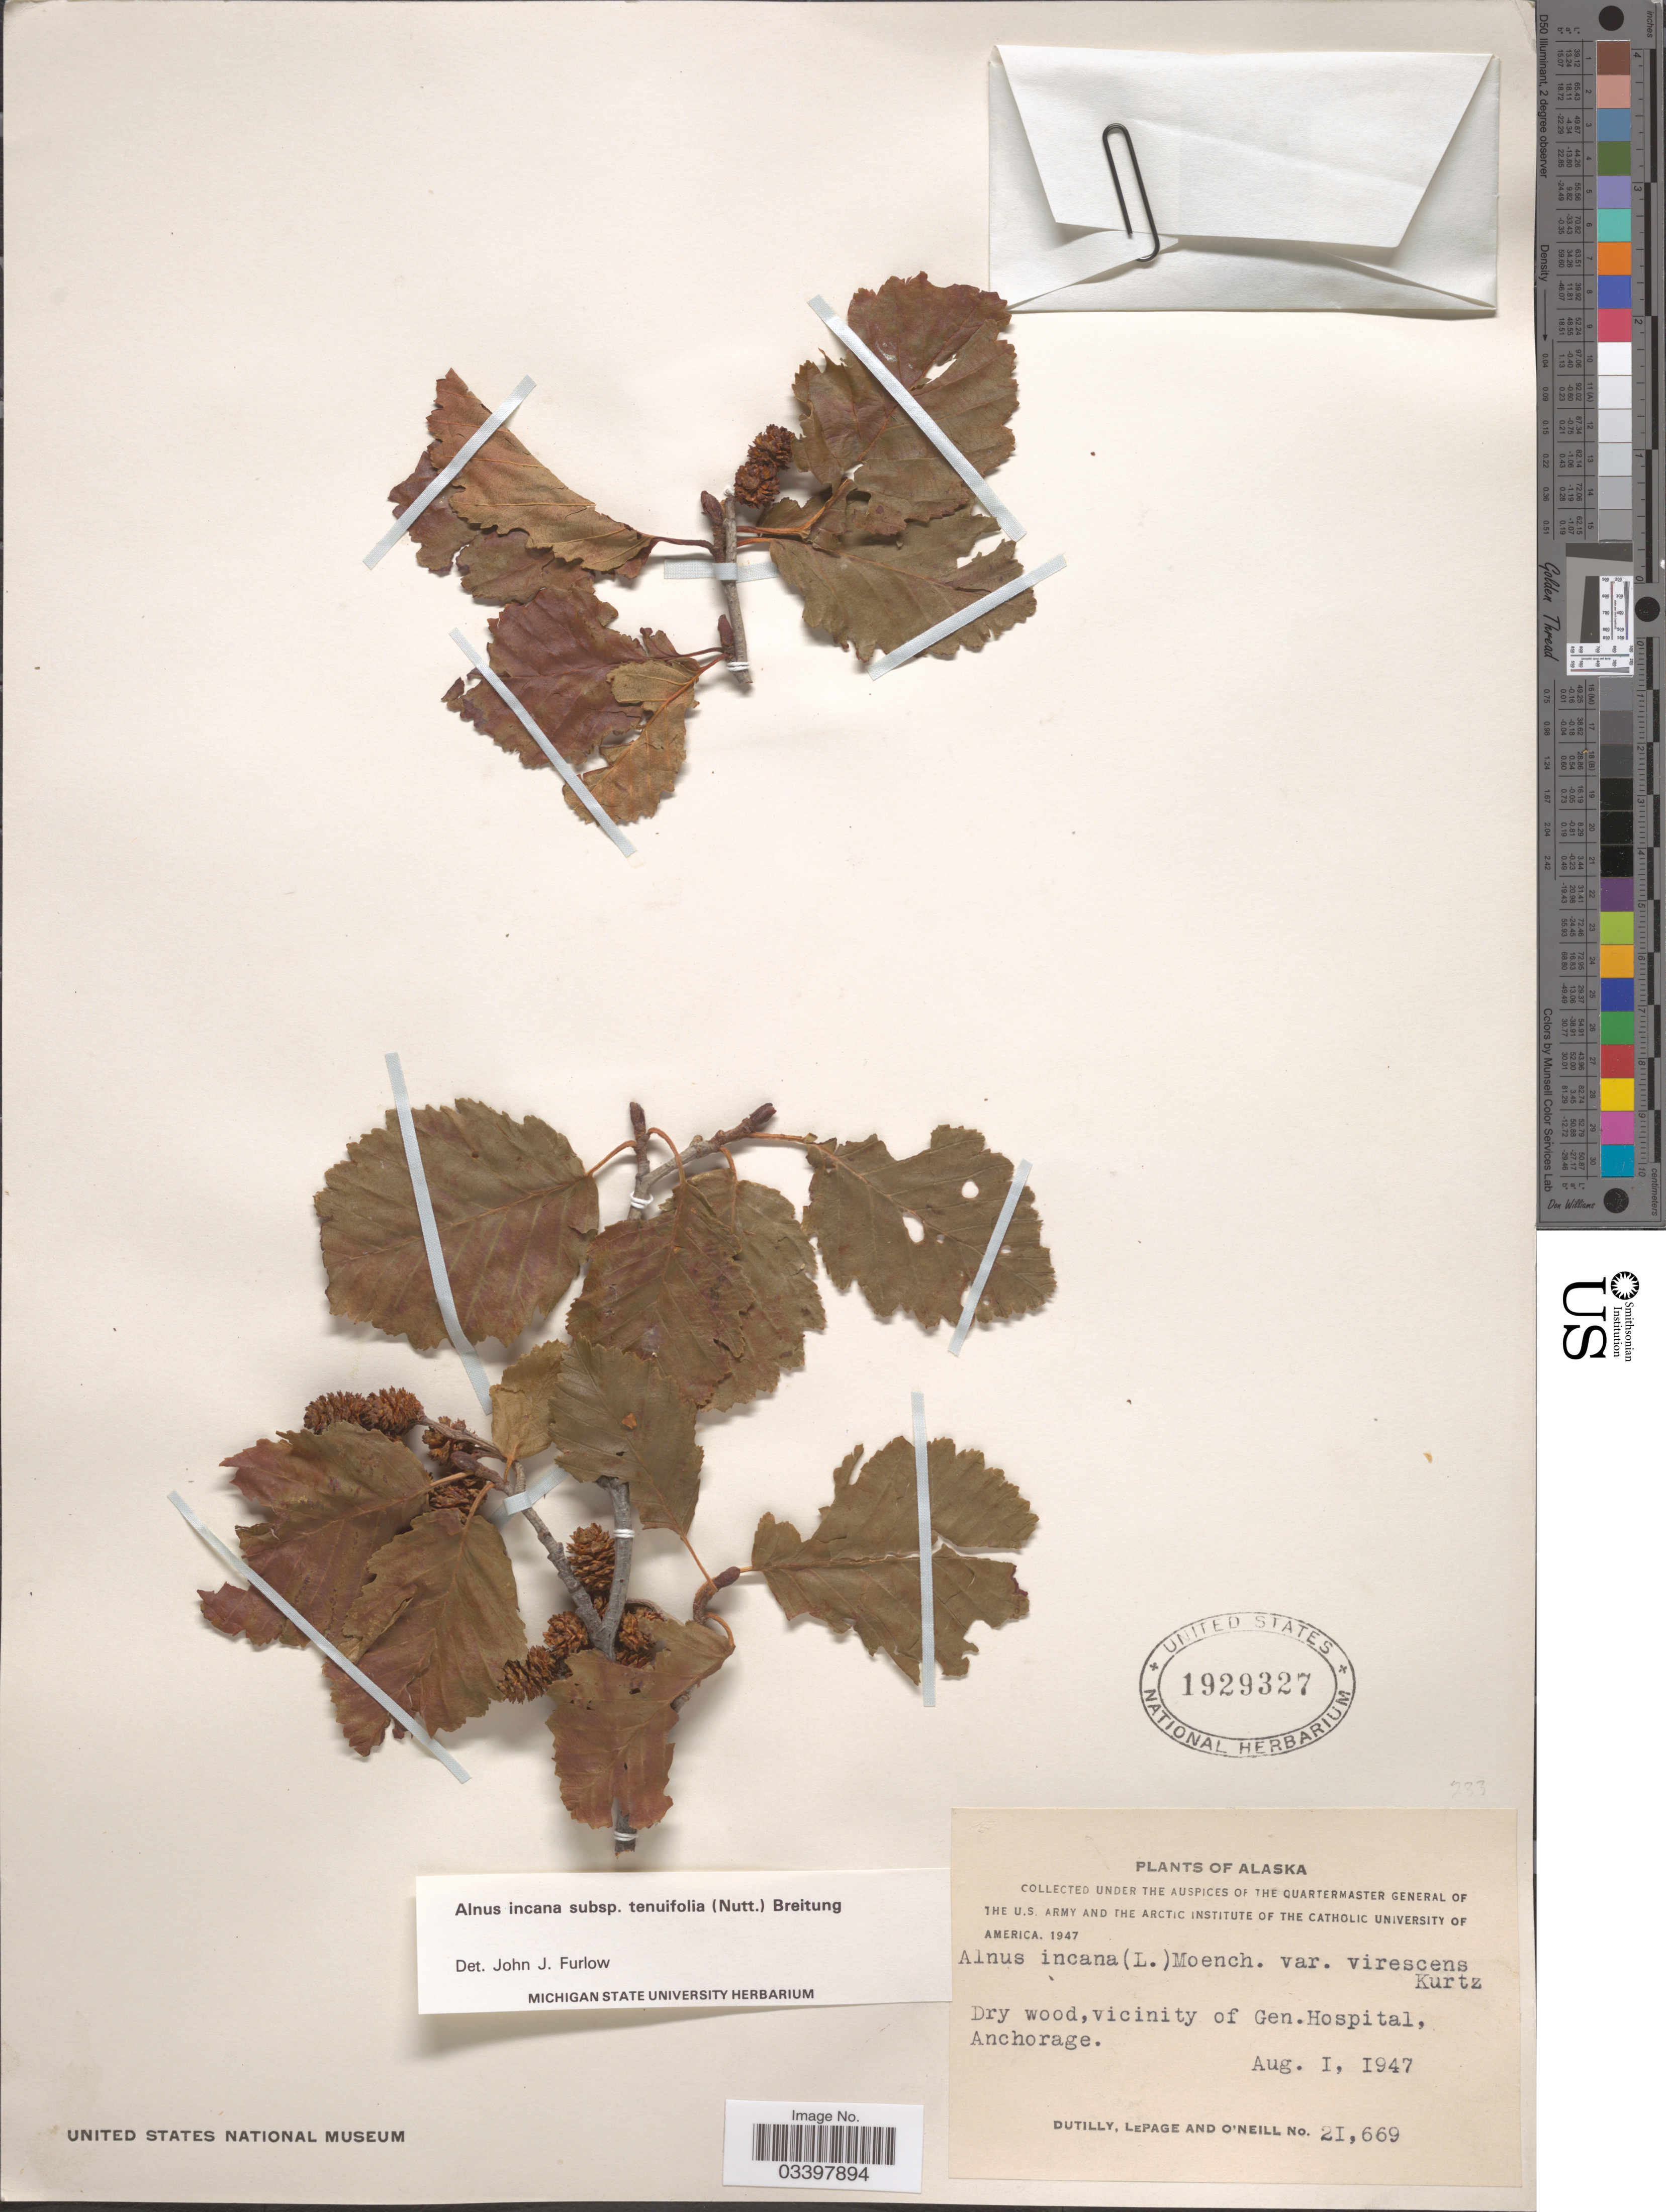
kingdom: Plantae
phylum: Tracheophyta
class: Magnoliopsida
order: Fagales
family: Betulaceae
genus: Alnus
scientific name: Alnus incana subsp. tenuifolia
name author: (Nutt.) Breitung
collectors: -. Dutilly, -. LePage & O' Neill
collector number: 21669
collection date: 1947-08-01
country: United States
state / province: Alaska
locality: Vicinity of Gen. Hospital, Anchorage.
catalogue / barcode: US 1929327